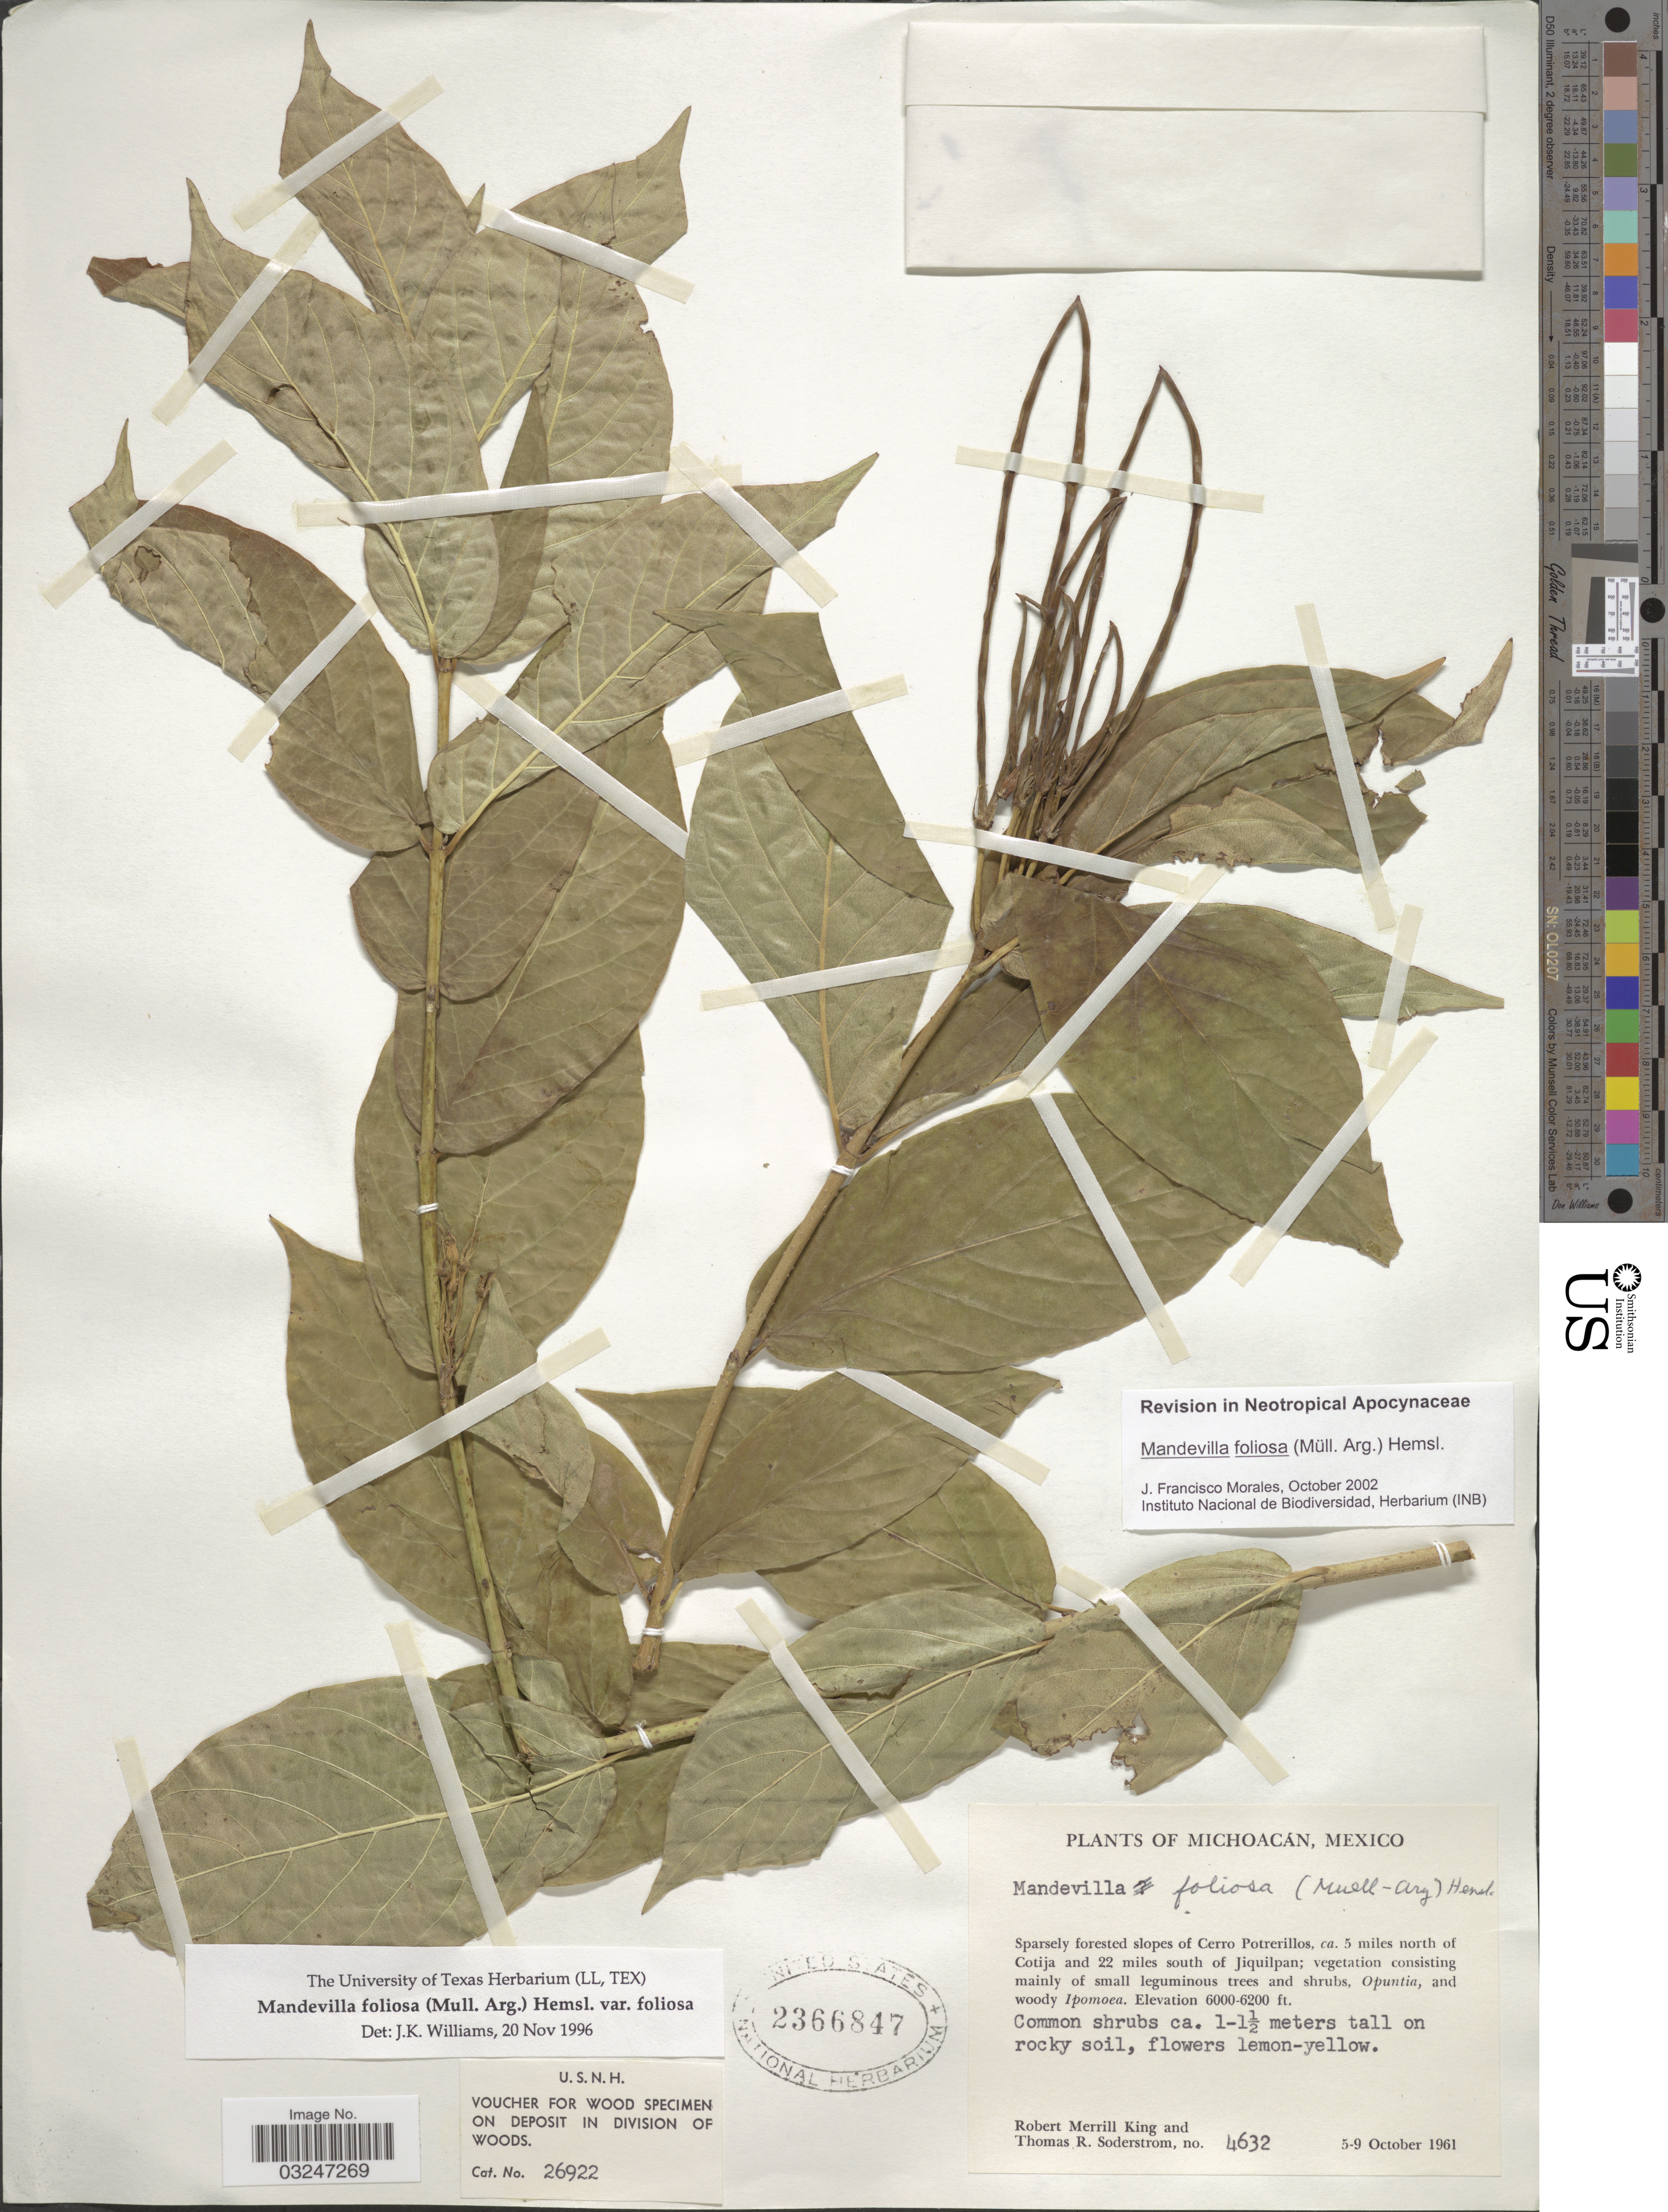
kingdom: Plantae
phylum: Tracheophyta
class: Magnoliopsida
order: Gentianales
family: Apocynaceae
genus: Mandevilla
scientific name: Mandevilla foliosa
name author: (Müll. Arg.) Hemsl.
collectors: R. M. King & T. R. Soderstrom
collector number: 4632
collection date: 1961-10-05/1961-10-09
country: Mexico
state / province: Michoacán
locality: Sparsely forested slopes of Cerro Potrerillos; ca. 5 miles north of Cotija and 22 miles south of Jiquilpan.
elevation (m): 1829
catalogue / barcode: US 2366847